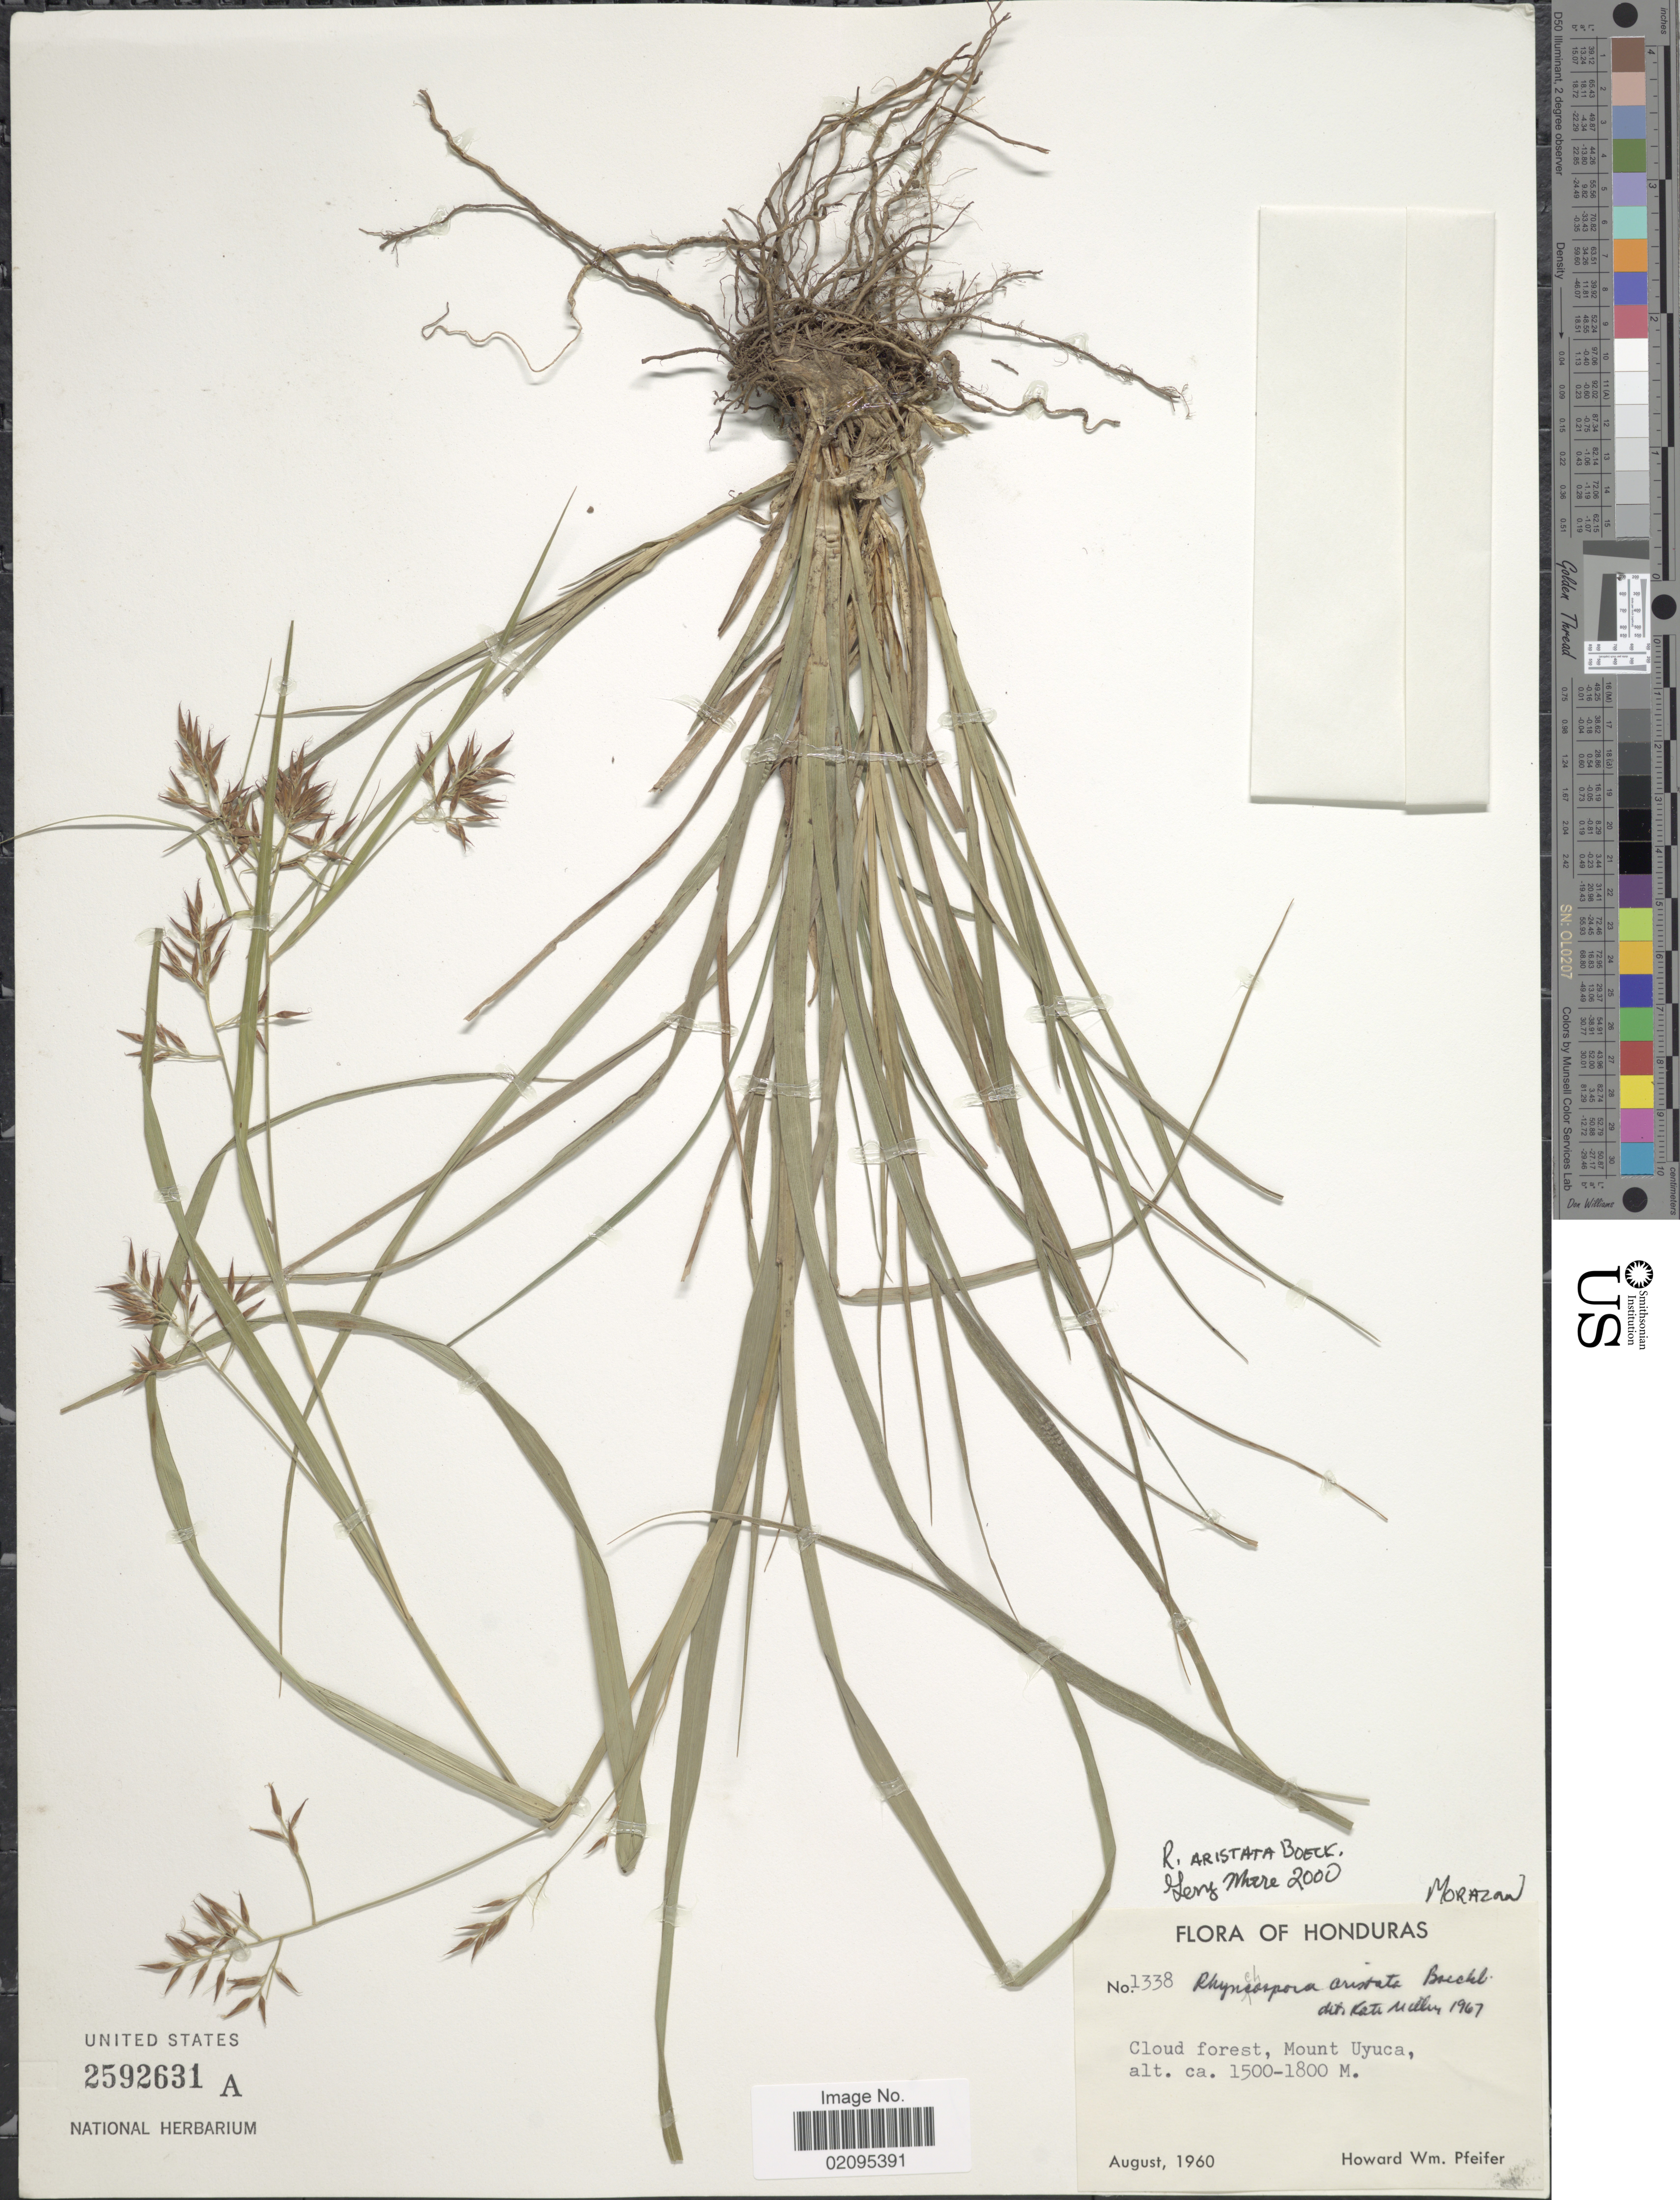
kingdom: Plantae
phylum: Tracheophyta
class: Liliopsida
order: Poales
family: Cyperaceae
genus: Rhynchospora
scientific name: Rhynchospora aristata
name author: Boeckeler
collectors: H. W. Pfeifer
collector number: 1338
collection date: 1960-08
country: Honduras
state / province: Fco. Morazán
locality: Cloud forest, Dept. Morazan, Mount Oyuca.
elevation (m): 1500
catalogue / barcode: US 2592631A